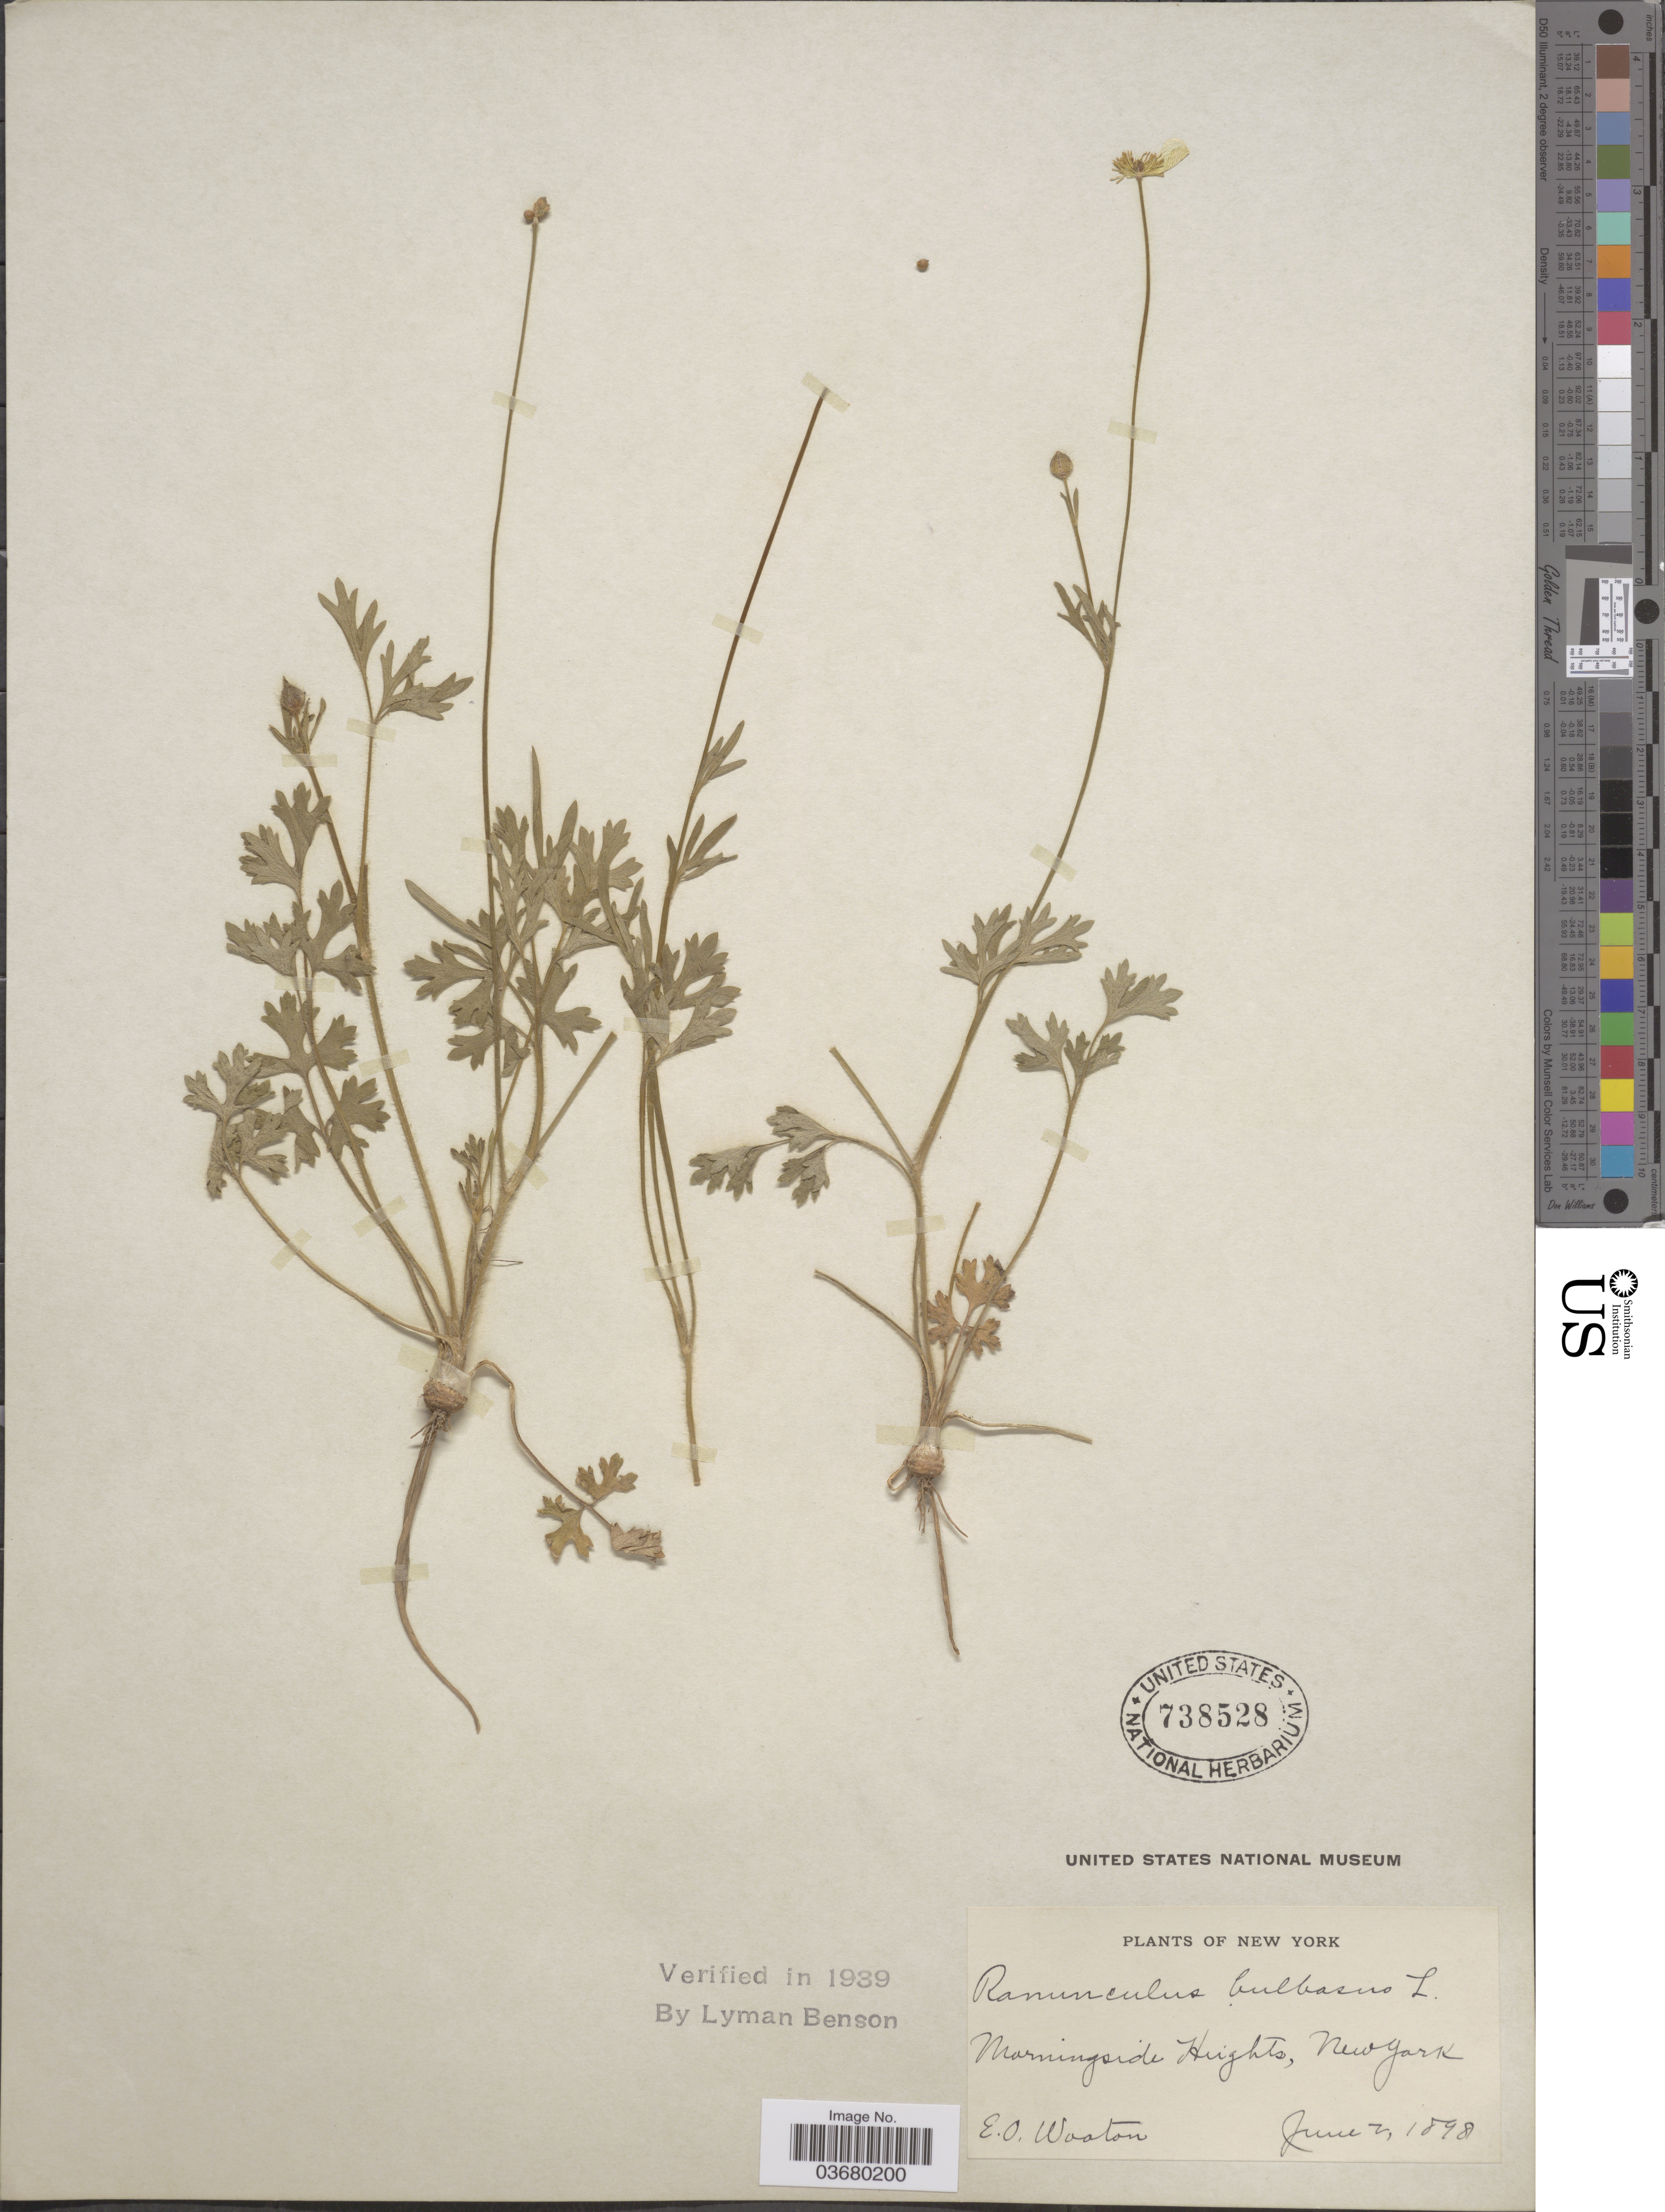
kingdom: Plantae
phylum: Tracheophyta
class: Magnoliopsida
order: Ranunculales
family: Ranunculaceae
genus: Ranunculus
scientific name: Ranunculus bulbosus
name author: L.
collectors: E. O. Wooton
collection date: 1898-06-02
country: United States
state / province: New York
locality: Morningside Heights.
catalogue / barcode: US 738528